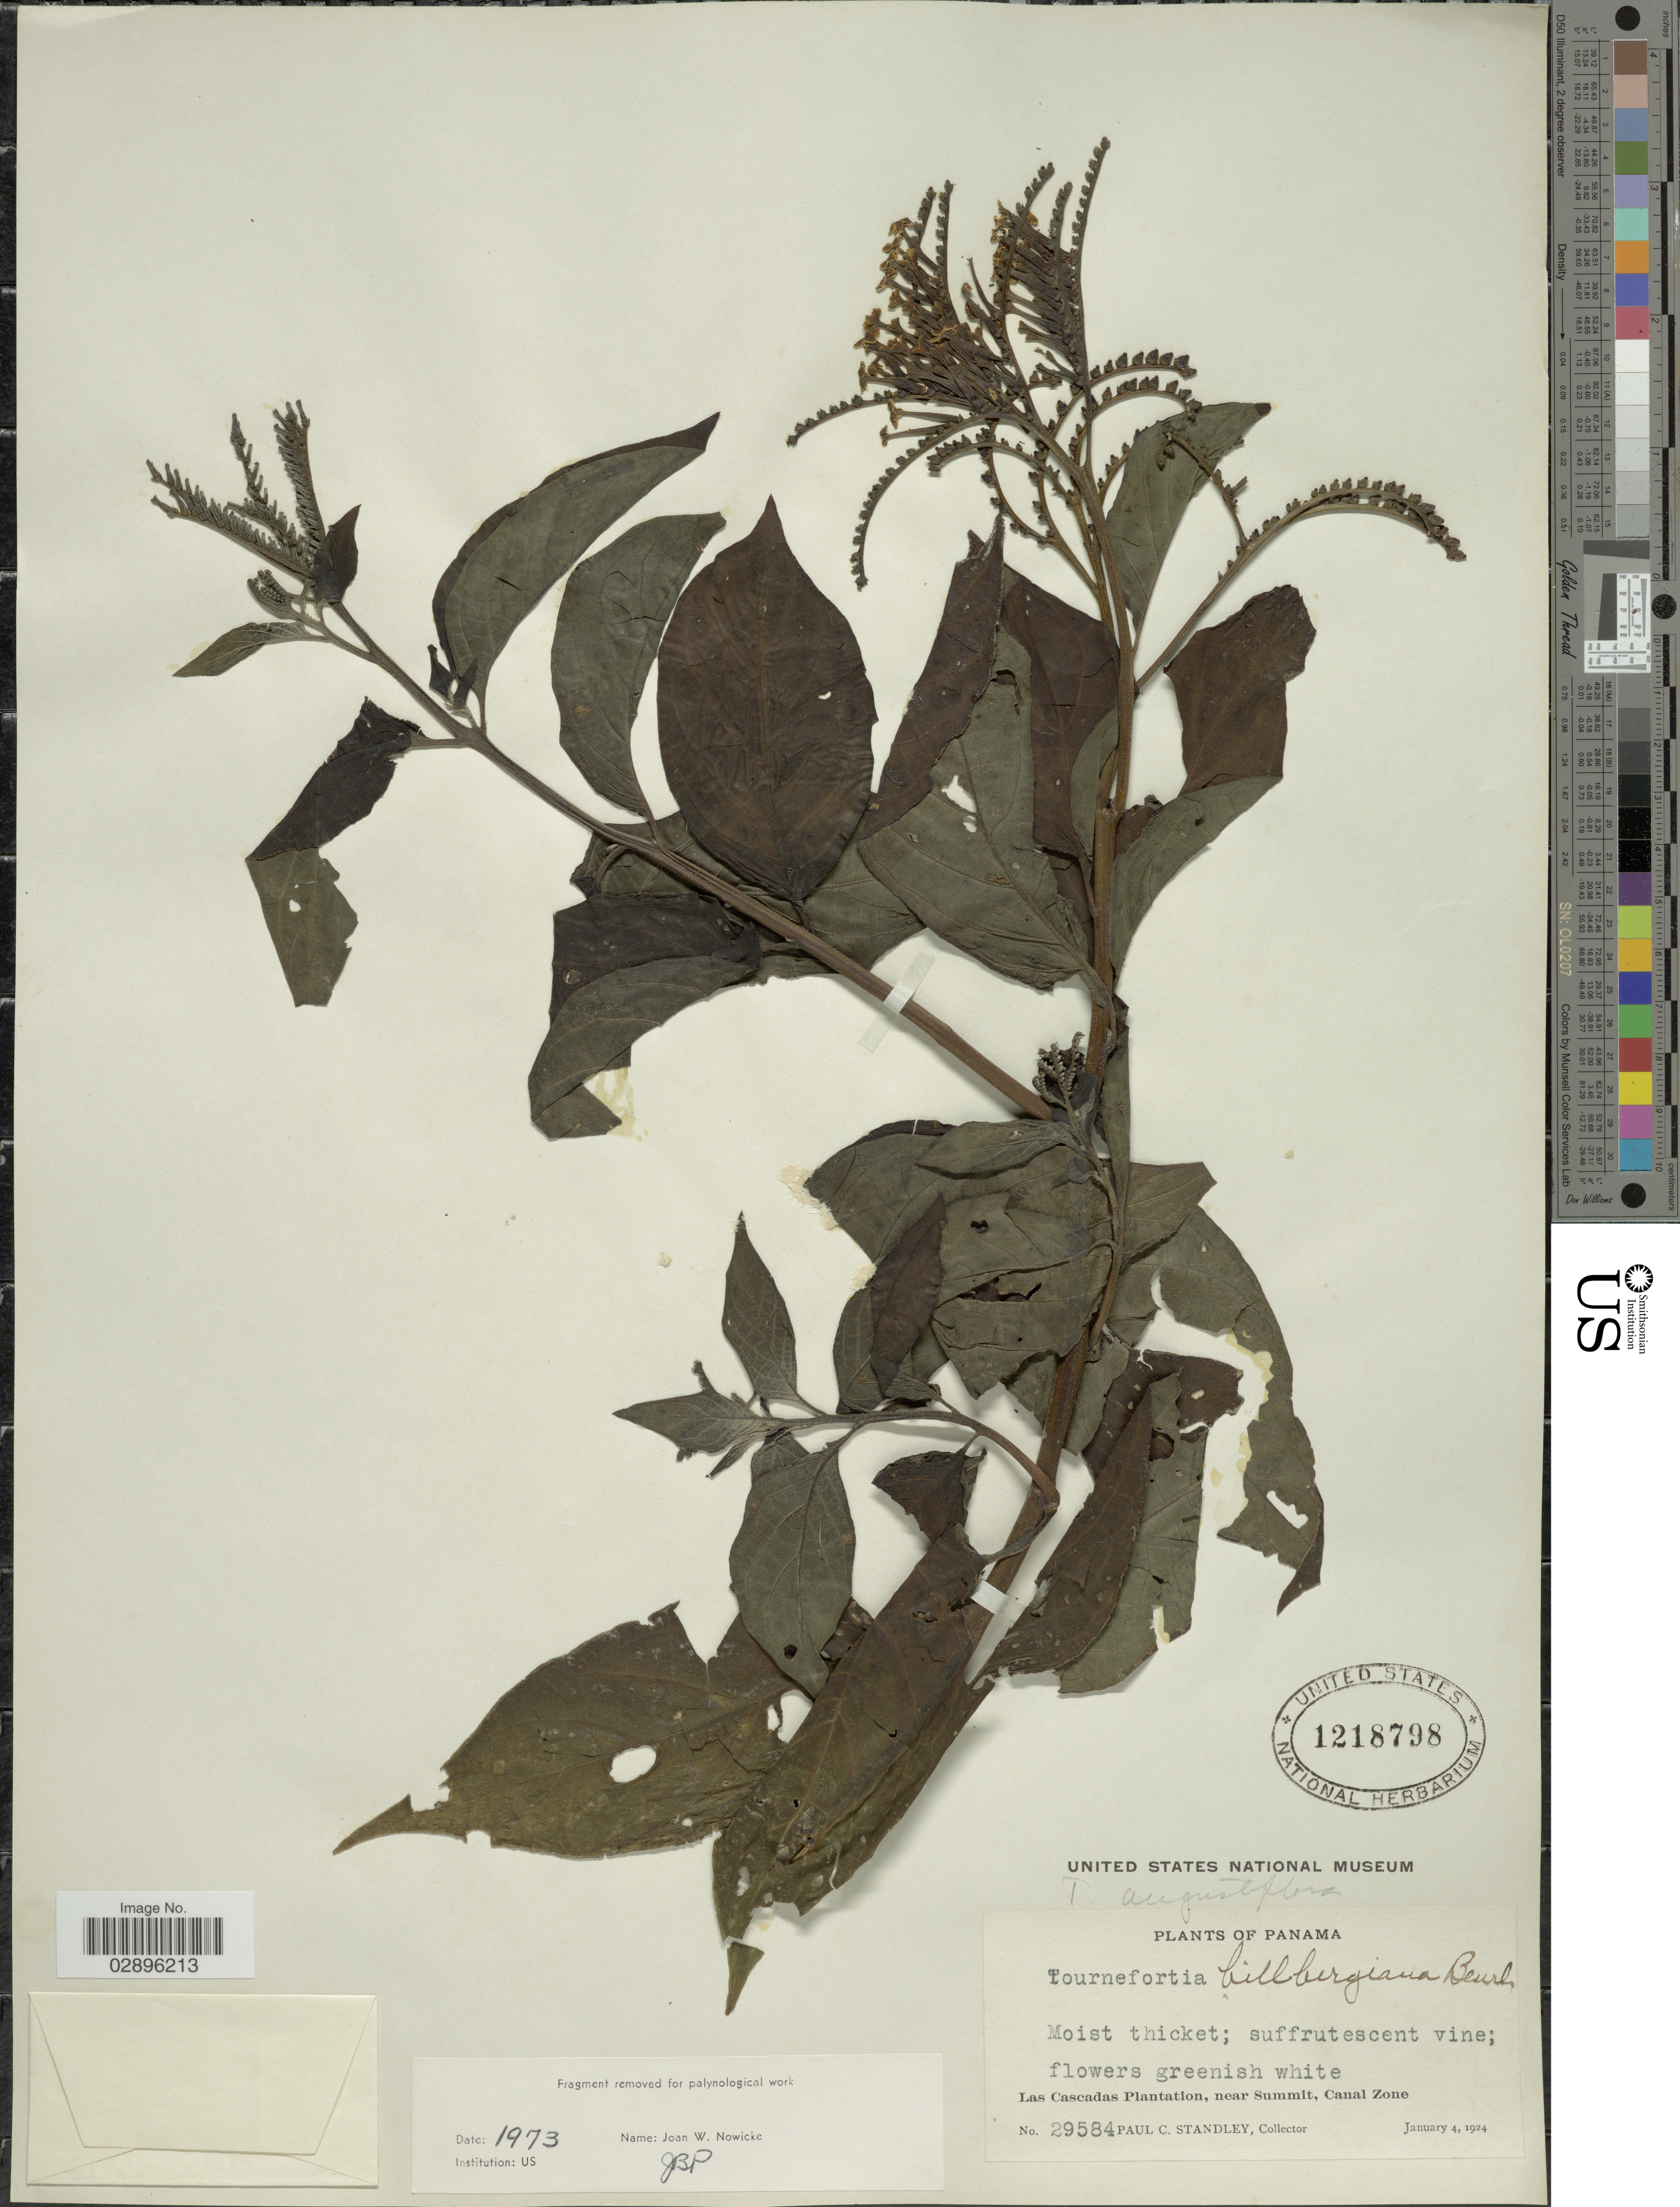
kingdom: Plantae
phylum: Tracheophyta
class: Magnoliopsida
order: Boraginales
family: Heliotropiaceae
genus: Tournefortia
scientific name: Tournefortia angustiflora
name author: Ruiz & Pav.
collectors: P. C. Standley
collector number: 29584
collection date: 1924-01-04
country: Panama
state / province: Colón / Panamá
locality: Las Cascadas Plantation, near Summit, Canal Zone.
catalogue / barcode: US 1218798